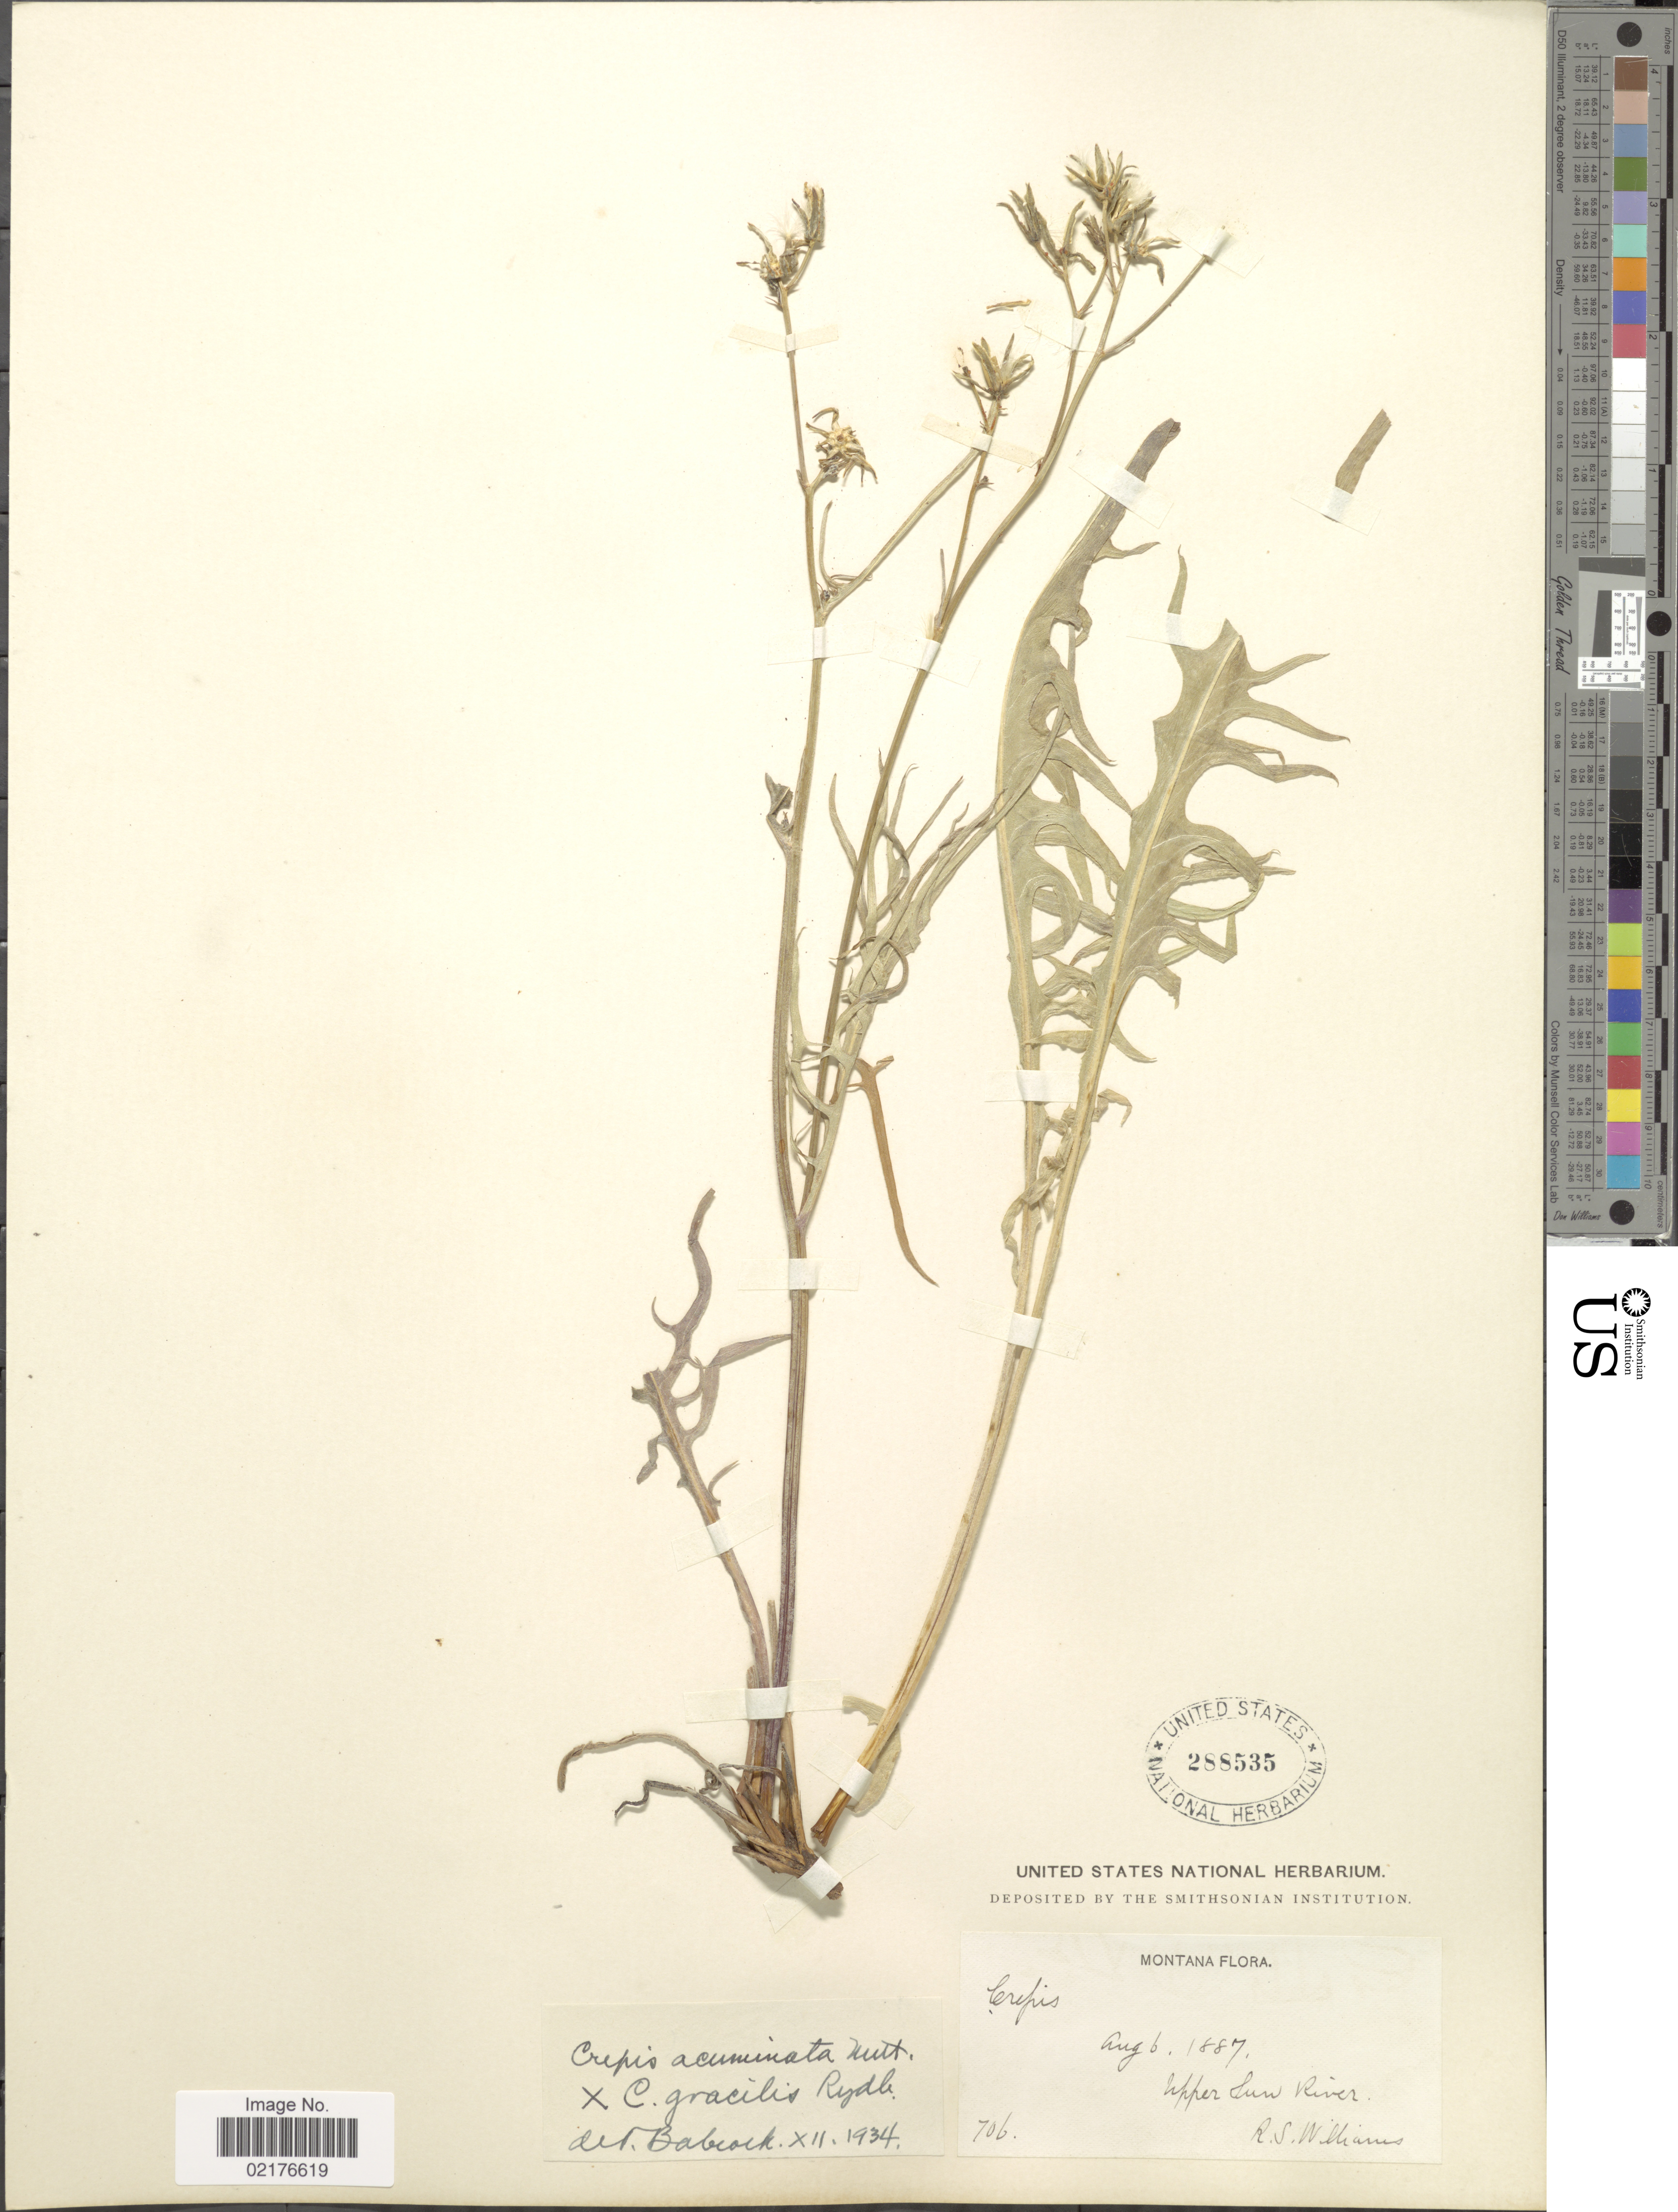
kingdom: Plantae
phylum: Tracheophyta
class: Magnoliopsida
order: Asterales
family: Asteraceae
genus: Crepis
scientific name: Crepis acuminata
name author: Nutt.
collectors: R. S. Williams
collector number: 706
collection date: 1887-08-06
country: United States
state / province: Montana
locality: Upper Sun River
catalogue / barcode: US 288535